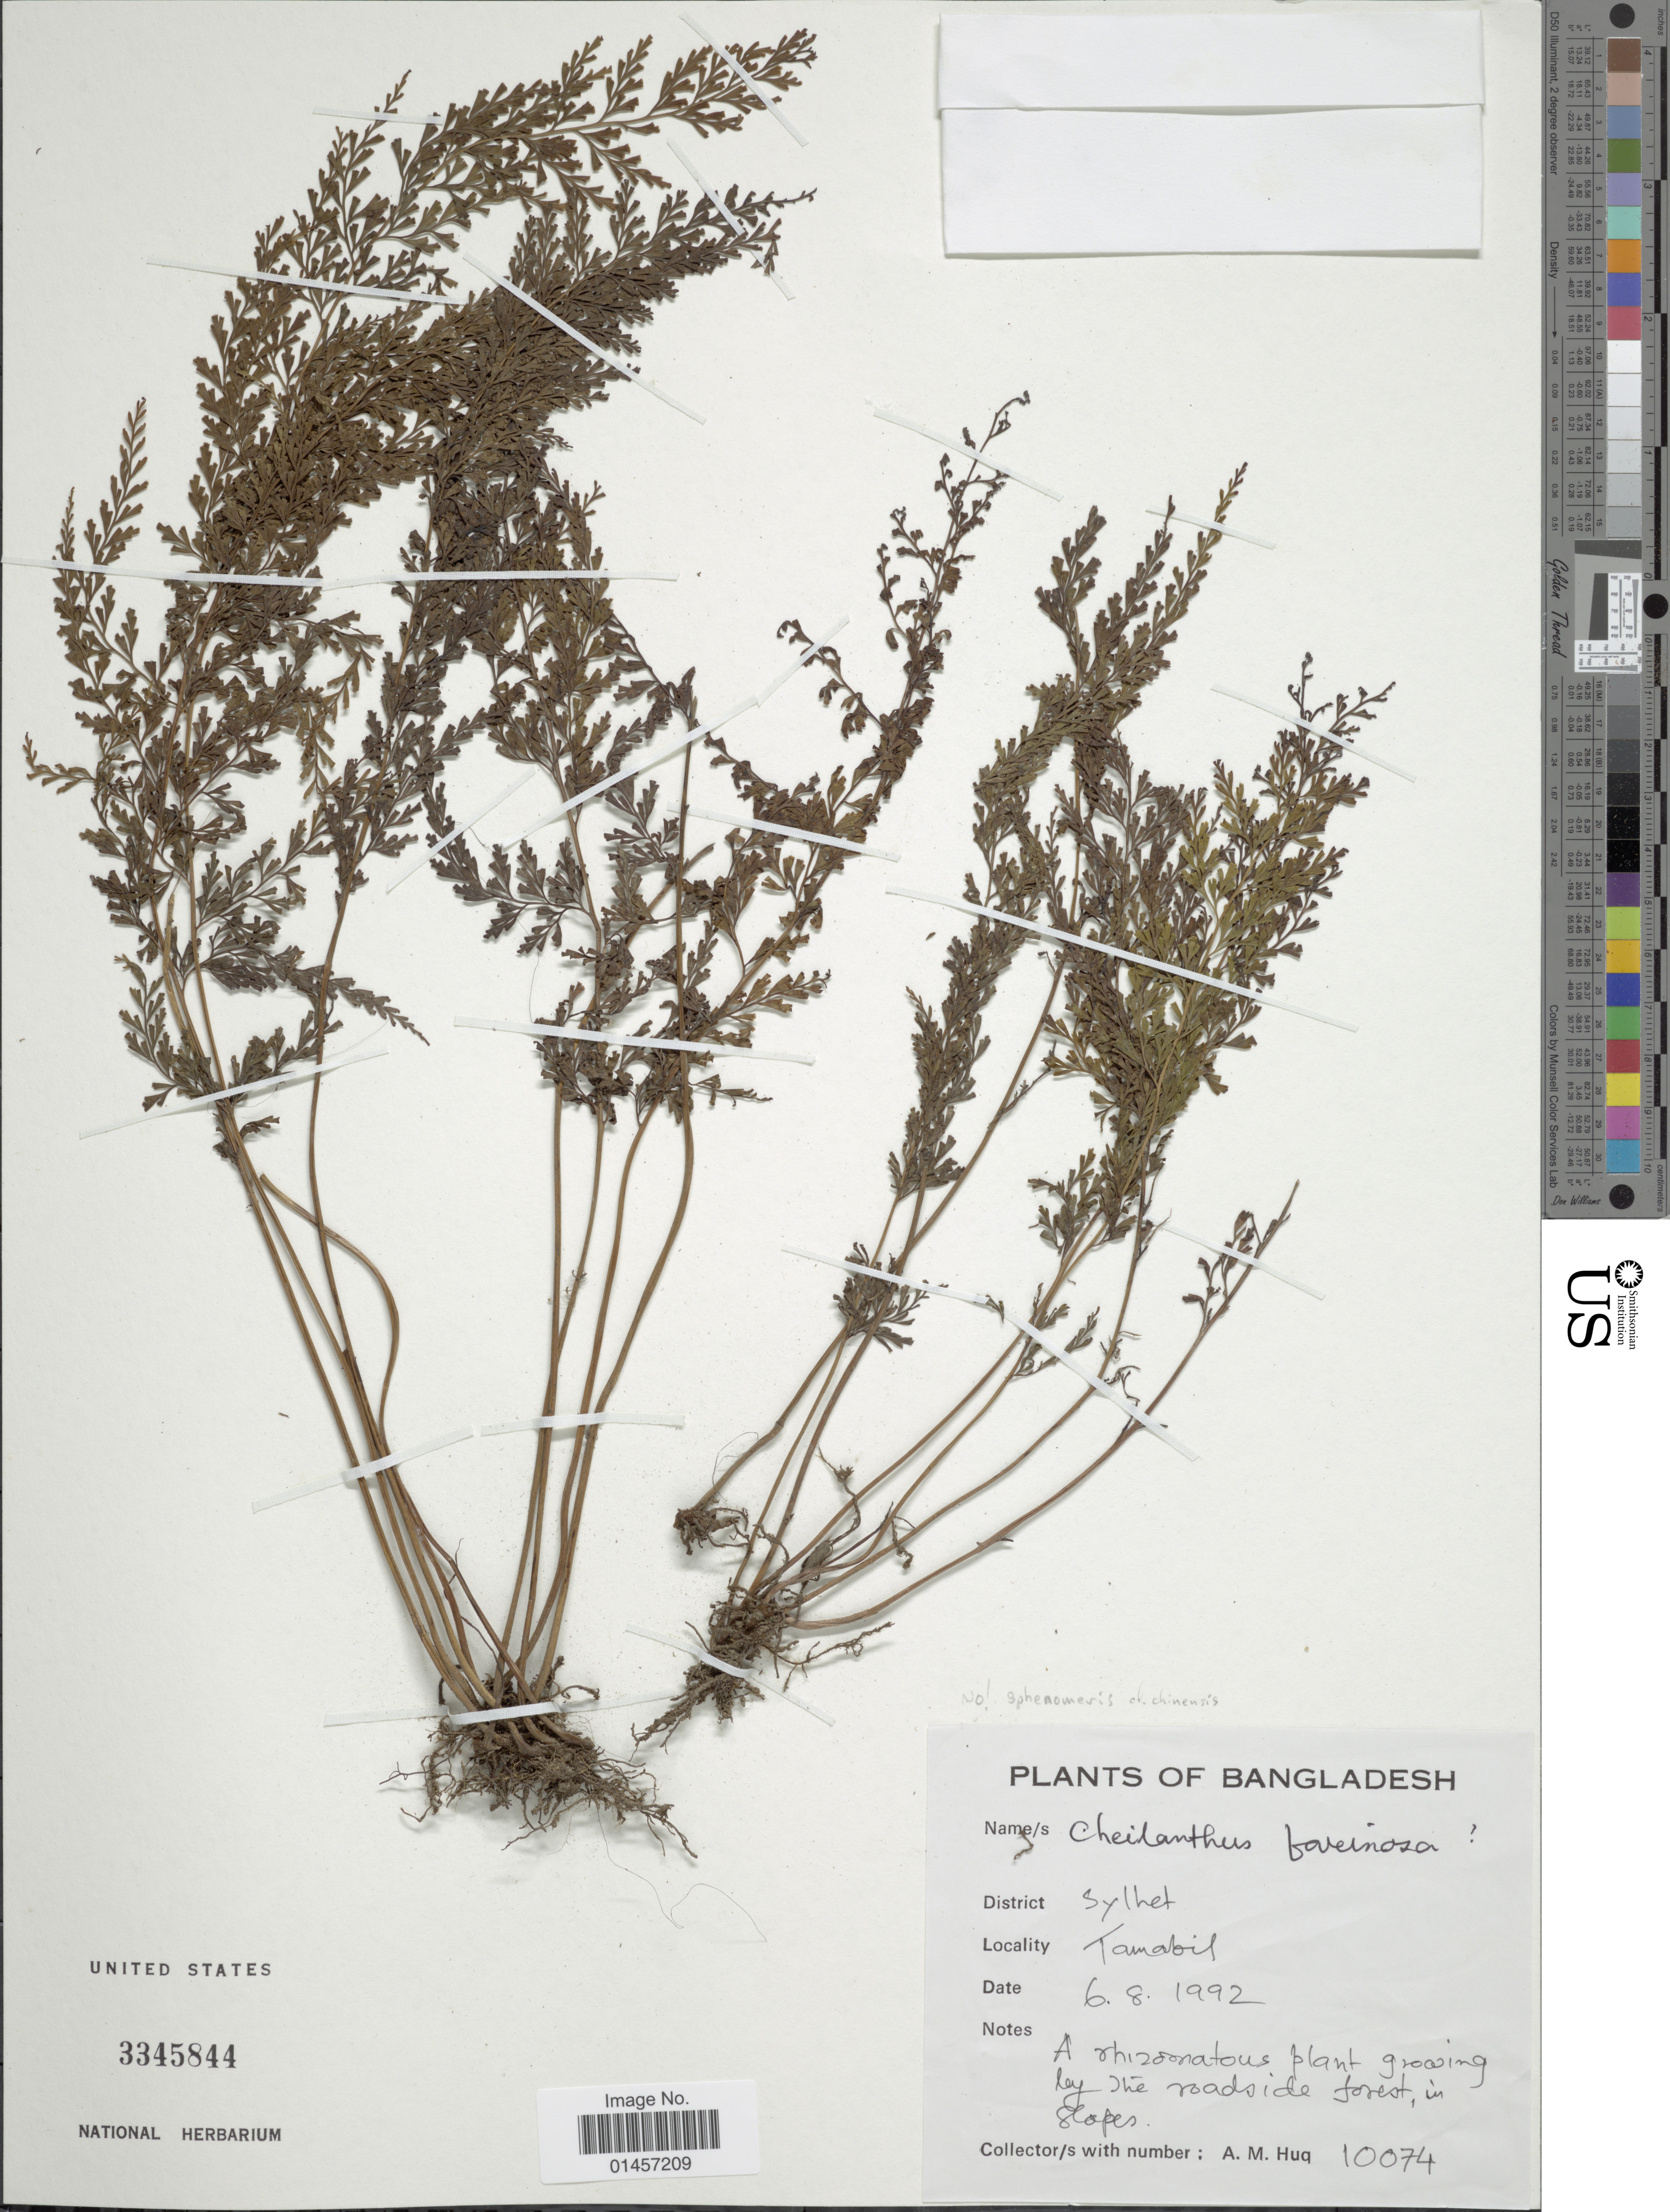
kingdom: Plantae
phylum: Tracheophyta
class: Polypodiopsida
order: Polypodiales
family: Lindsaeaceae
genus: Sphenomeris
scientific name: Sphenomeris chinensis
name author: (L.) Maxon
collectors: A. Hug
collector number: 10074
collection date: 1992-08-06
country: Bangladesh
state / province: Sylhet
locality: Sylhet, Tamabil, Bangladesh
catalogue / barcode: US 3345844